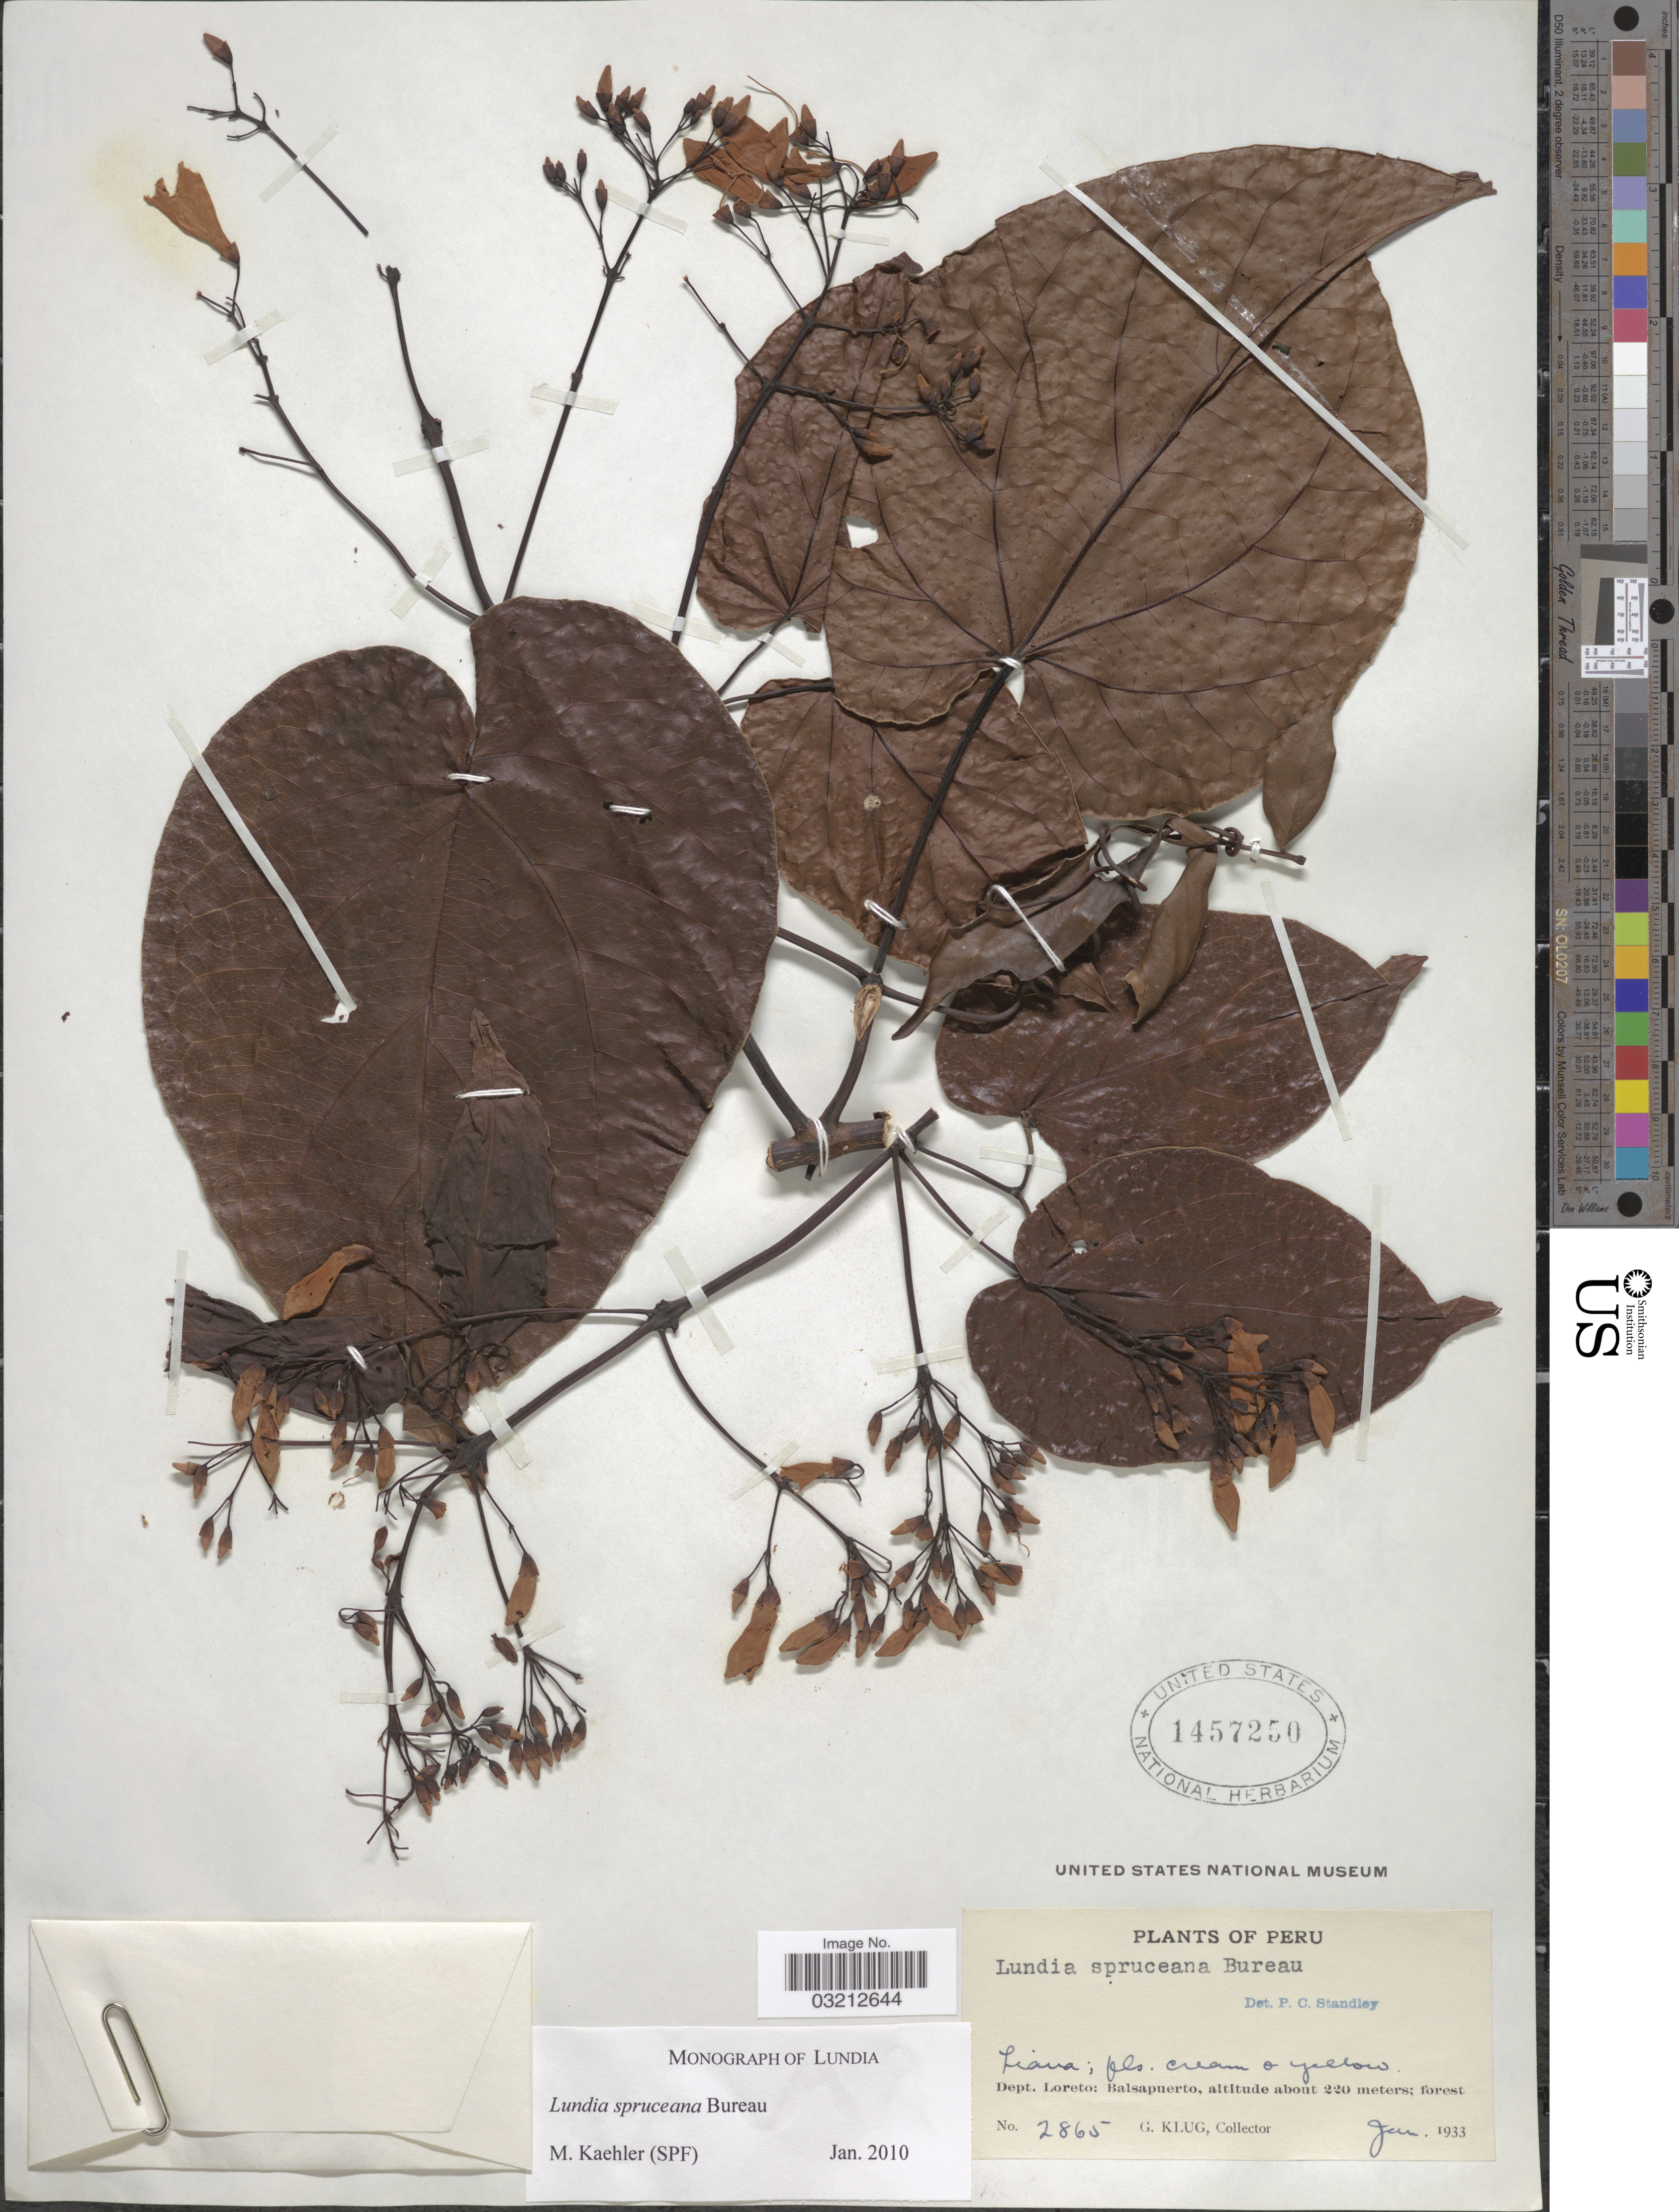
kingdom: Plantae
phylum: Tracheophyta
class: Magnoliopsida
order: Lamiales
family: Bignoniaceae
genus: Lundia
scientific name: Lundia spruceana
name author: Bureau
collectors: G. Klug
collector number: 2865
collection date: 1933-01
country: Peru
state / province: Loreto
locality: Dept. Loreto: Balsapuerto.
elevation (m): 220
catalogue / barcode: US 1457250